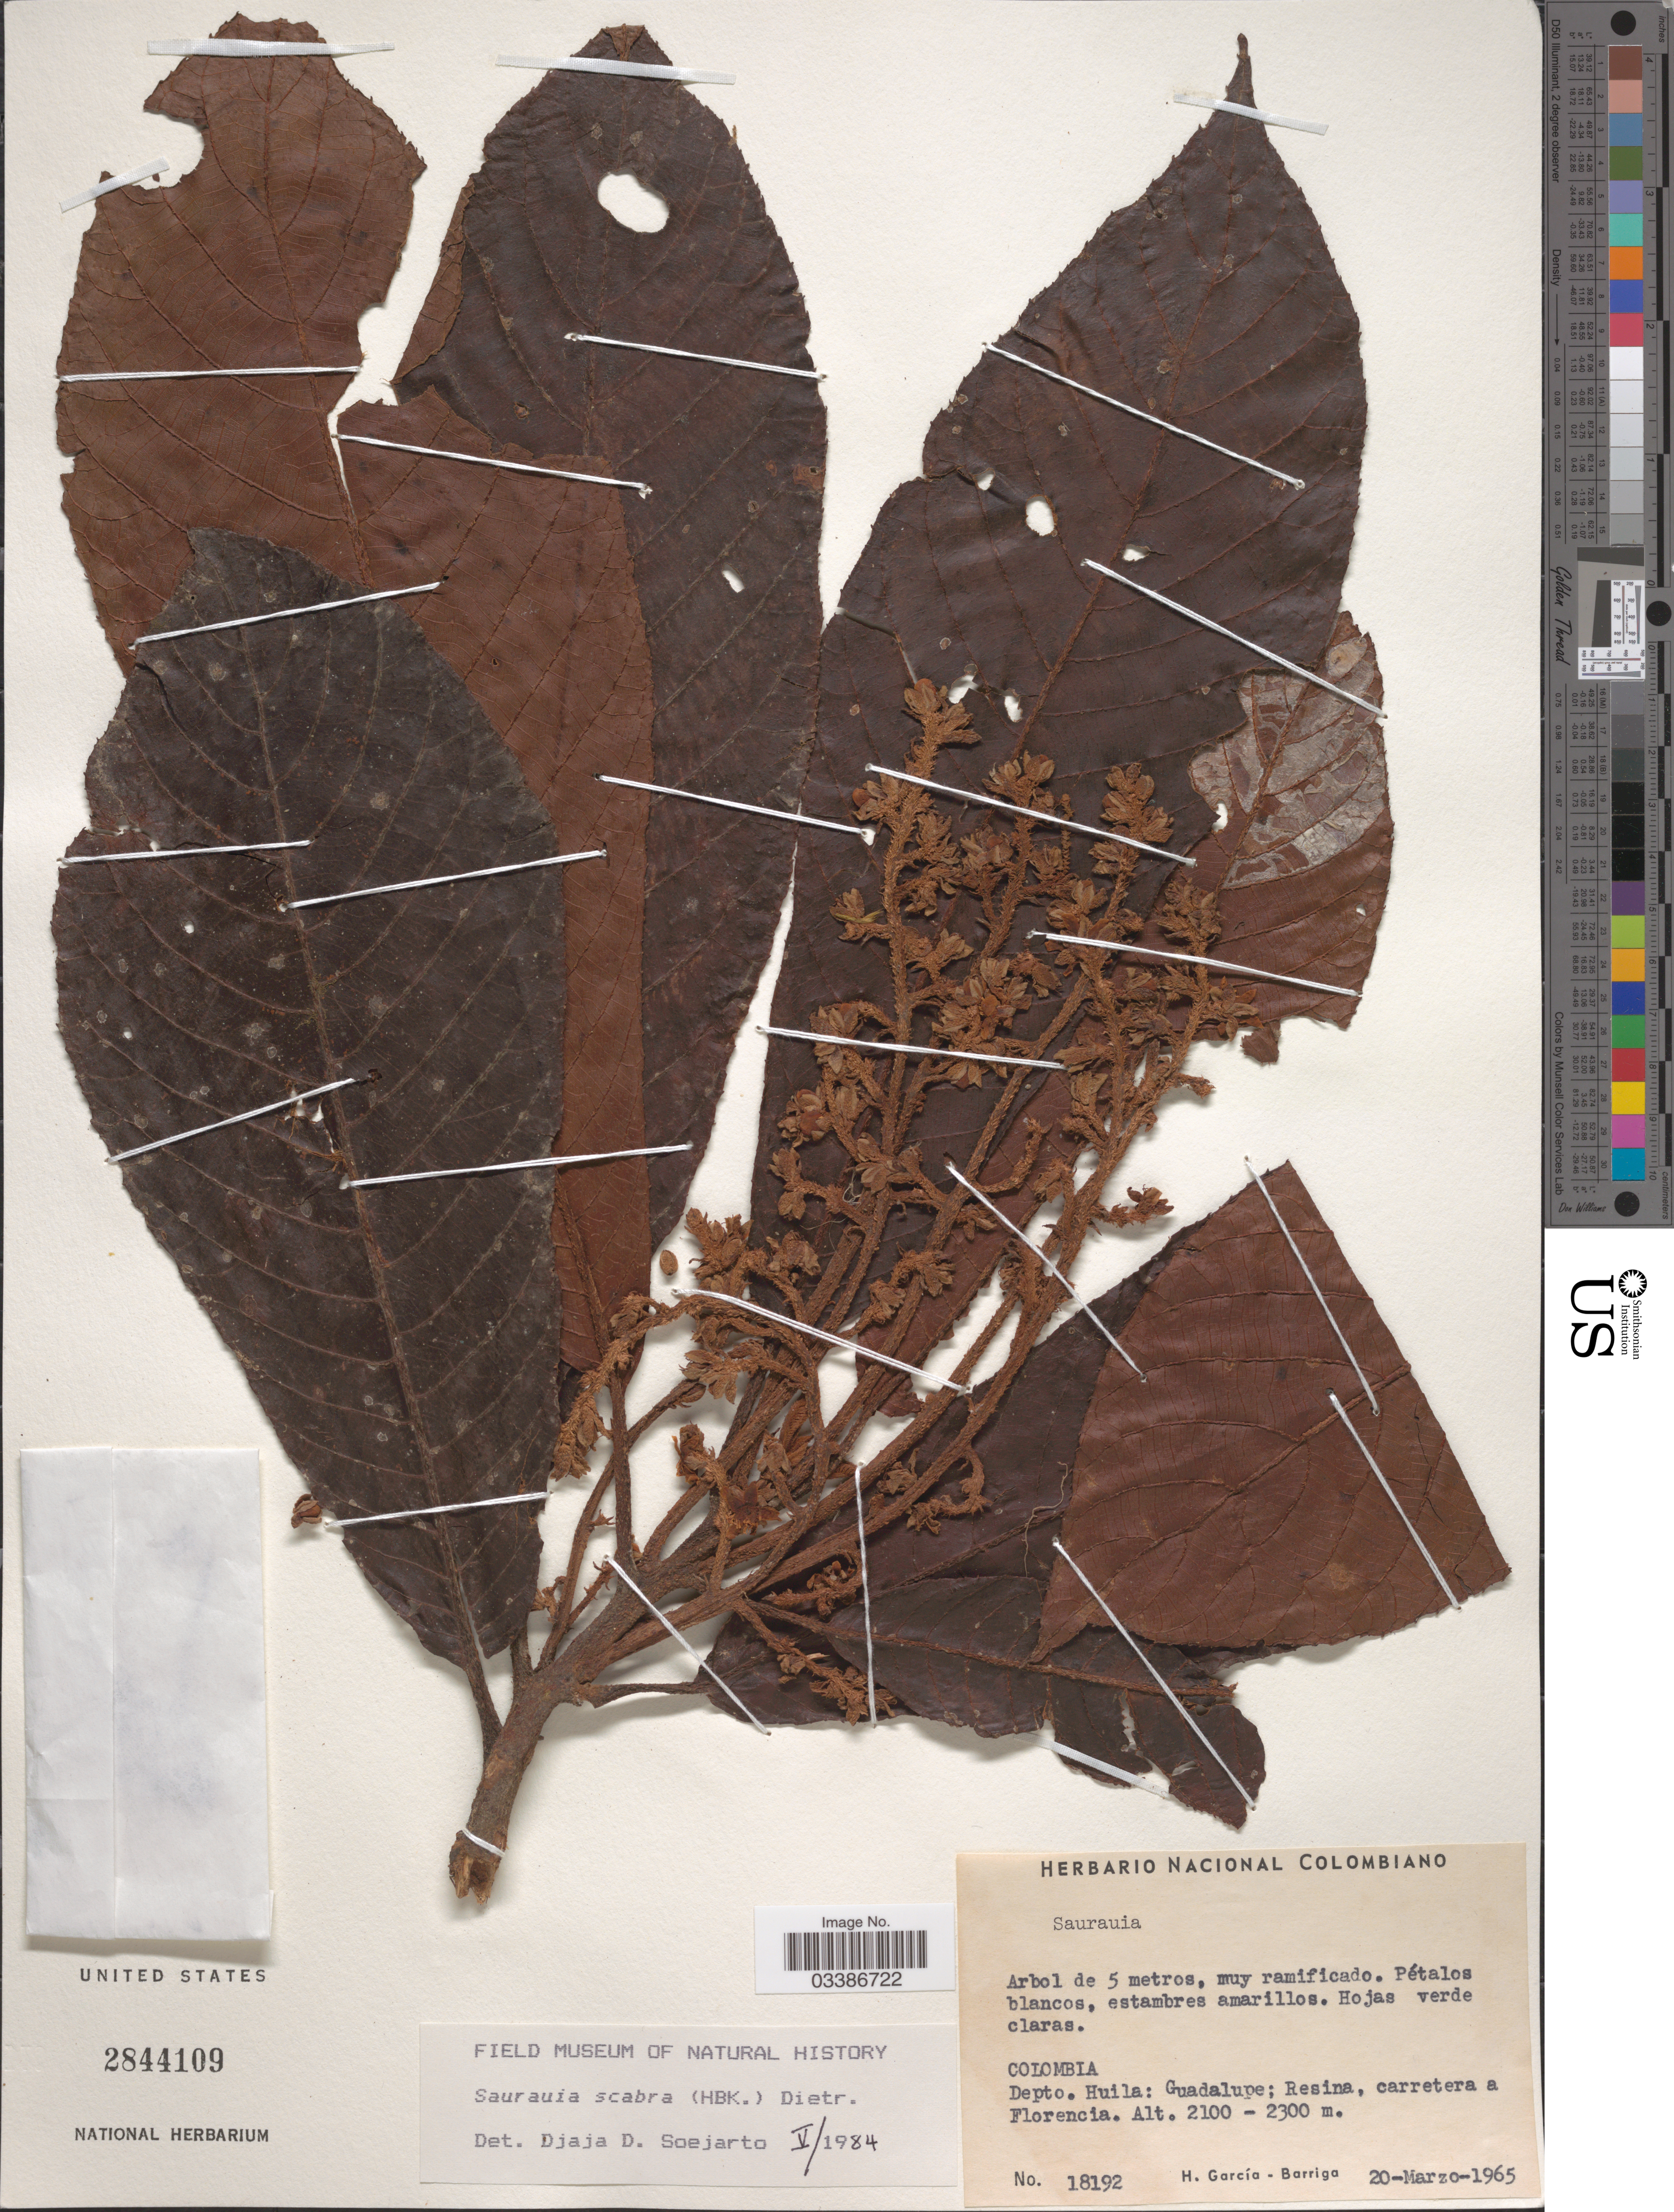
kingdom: Plantae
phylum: Tracheophyta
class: Magnoliopsida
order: Ericales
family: Actinidiaceae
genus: Saurauia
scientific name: Saurauia scabra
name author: (Kunth) D. Dietr.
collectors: H. García Barriga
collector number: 18192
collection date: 1965-03-20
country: Colombia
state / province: Huila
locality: Depto. Huila: Guadalupe; Resina, carretera a Florencia.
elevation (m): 2100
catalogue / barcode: US 2844109